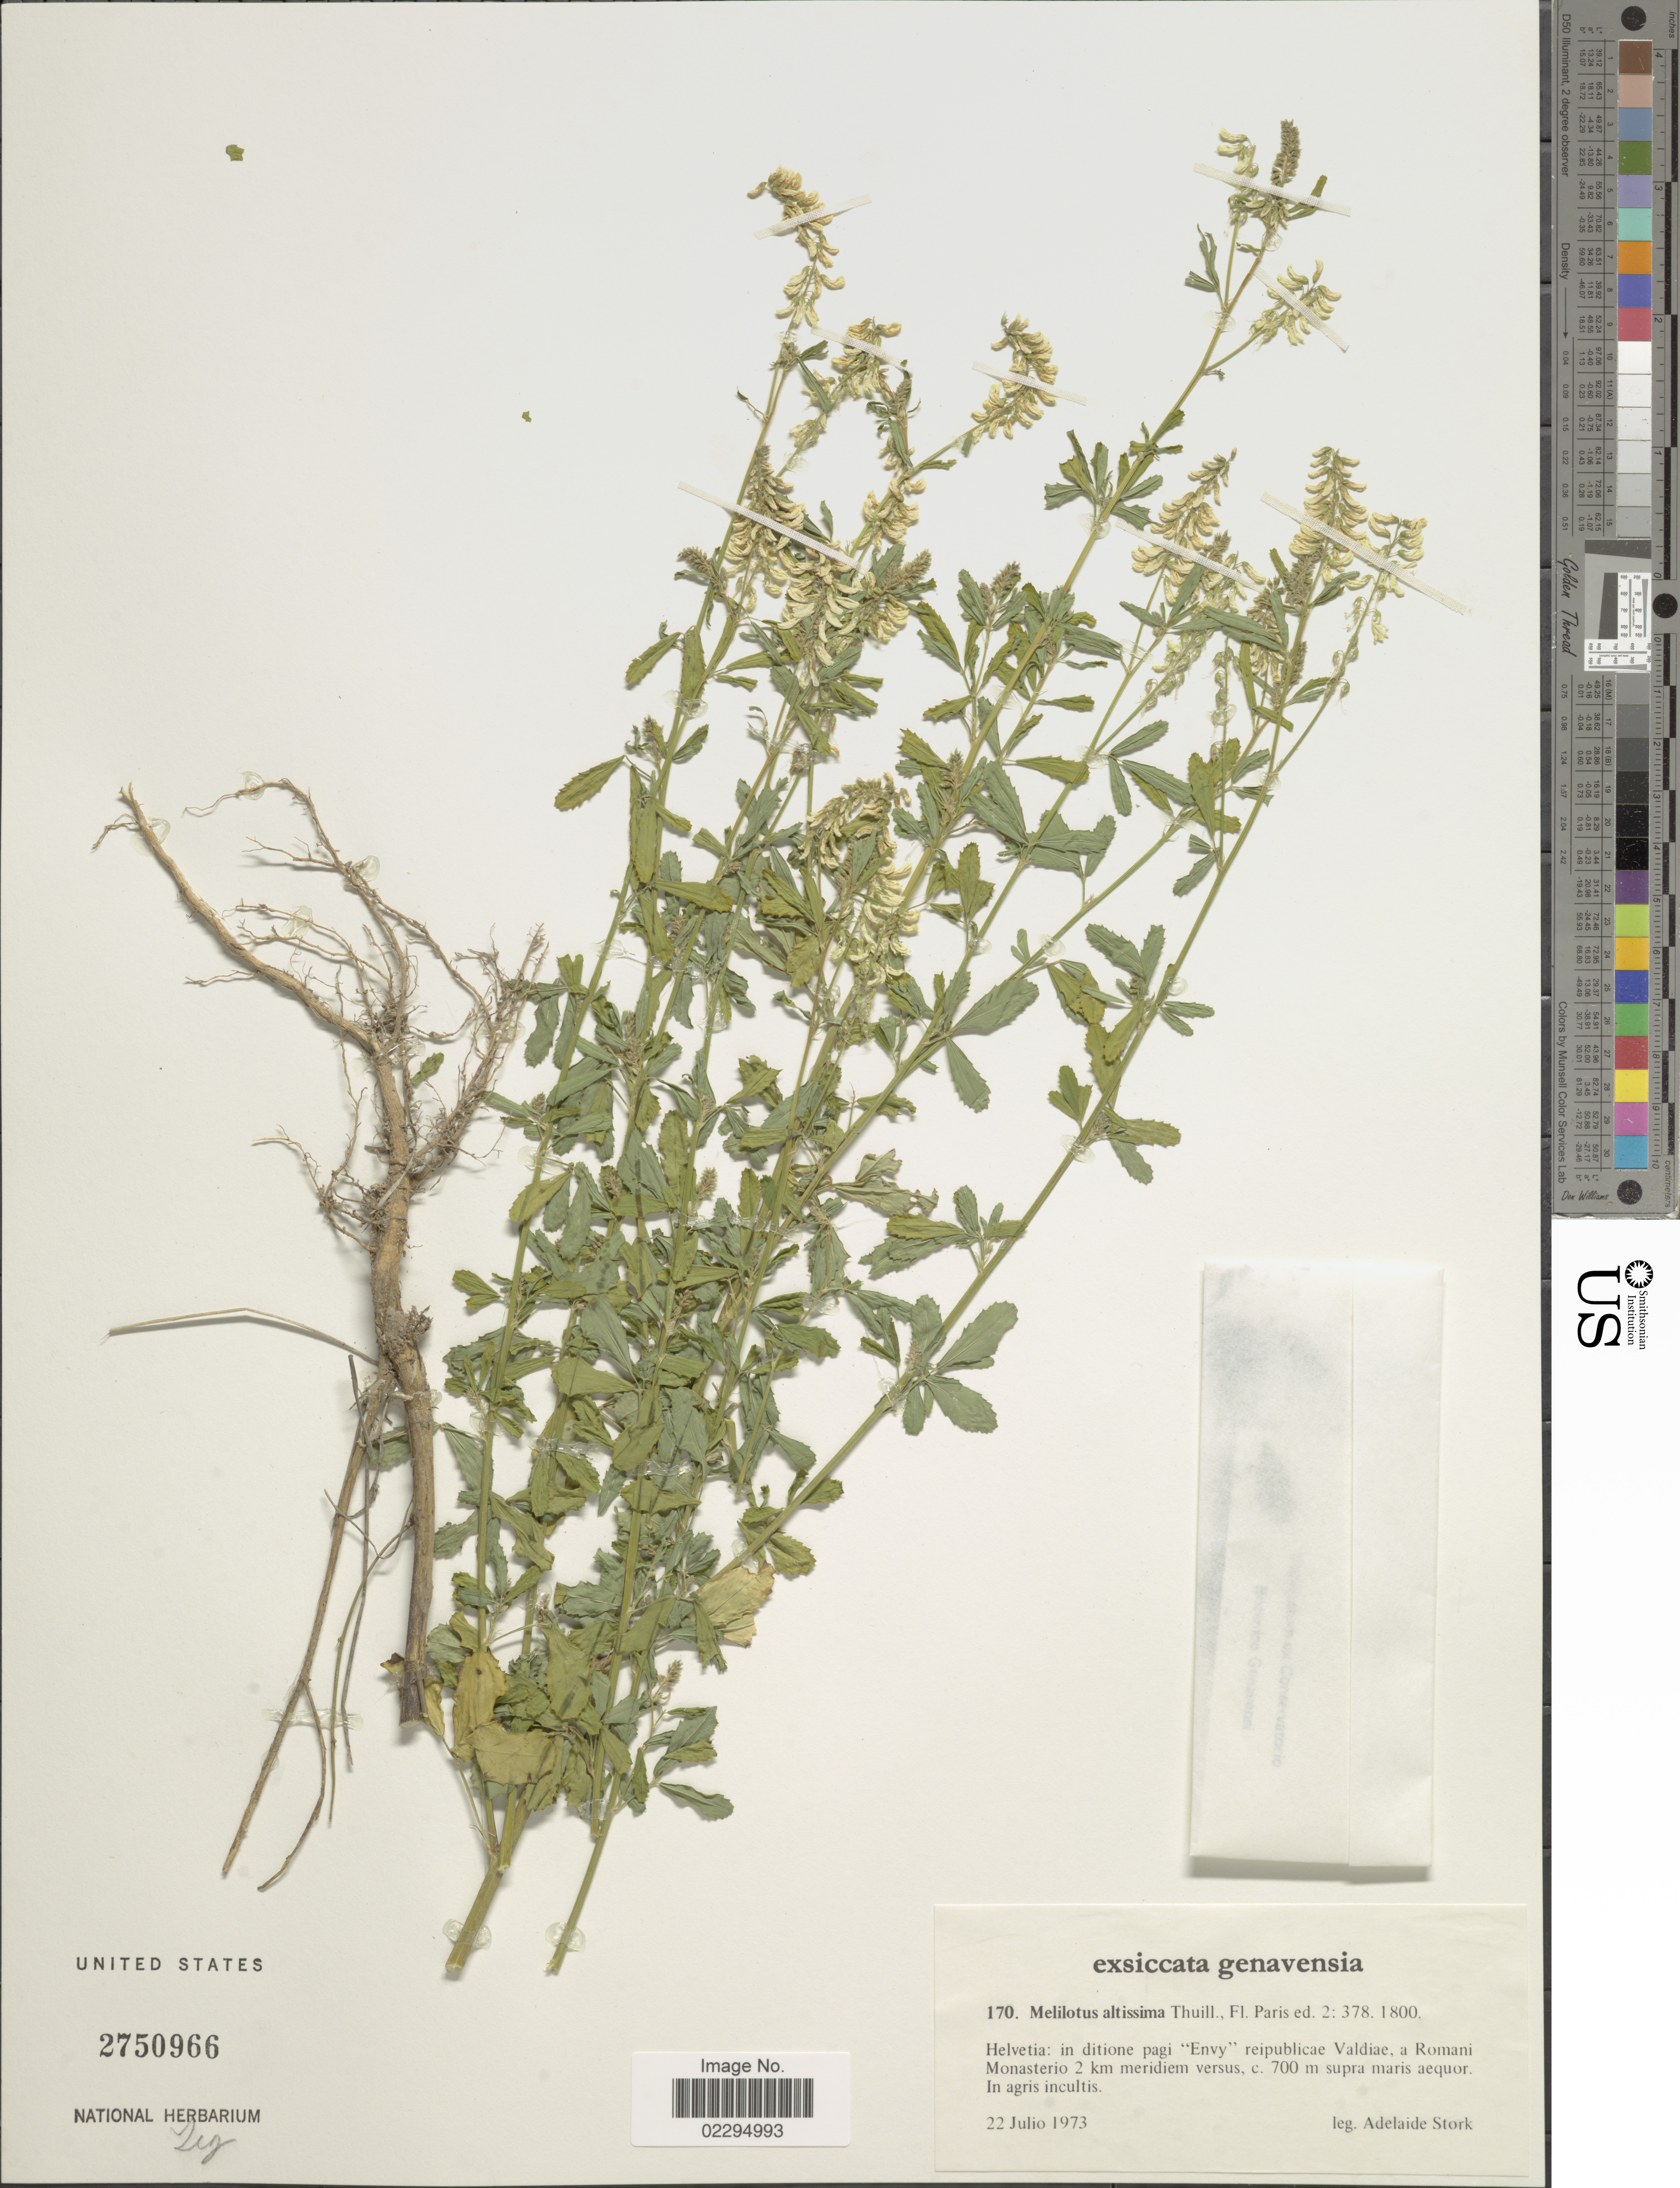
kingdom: Plantae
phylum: Tracheophyta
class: Magnoliopsida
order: Fabales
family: Fabaceae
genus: Melilotus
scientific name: Melilotus altissimus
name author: Thuill.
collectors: A. Stork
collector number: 170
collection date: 1973-07-22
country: Switzerland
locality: Helvetia: in ditione pagi 'Envy' reipublicae Valdiae, a Roman Monasterio 2 km meridiem versus, c. 700 m supra maris aequor, In agris incultis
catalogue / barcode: US 2750966